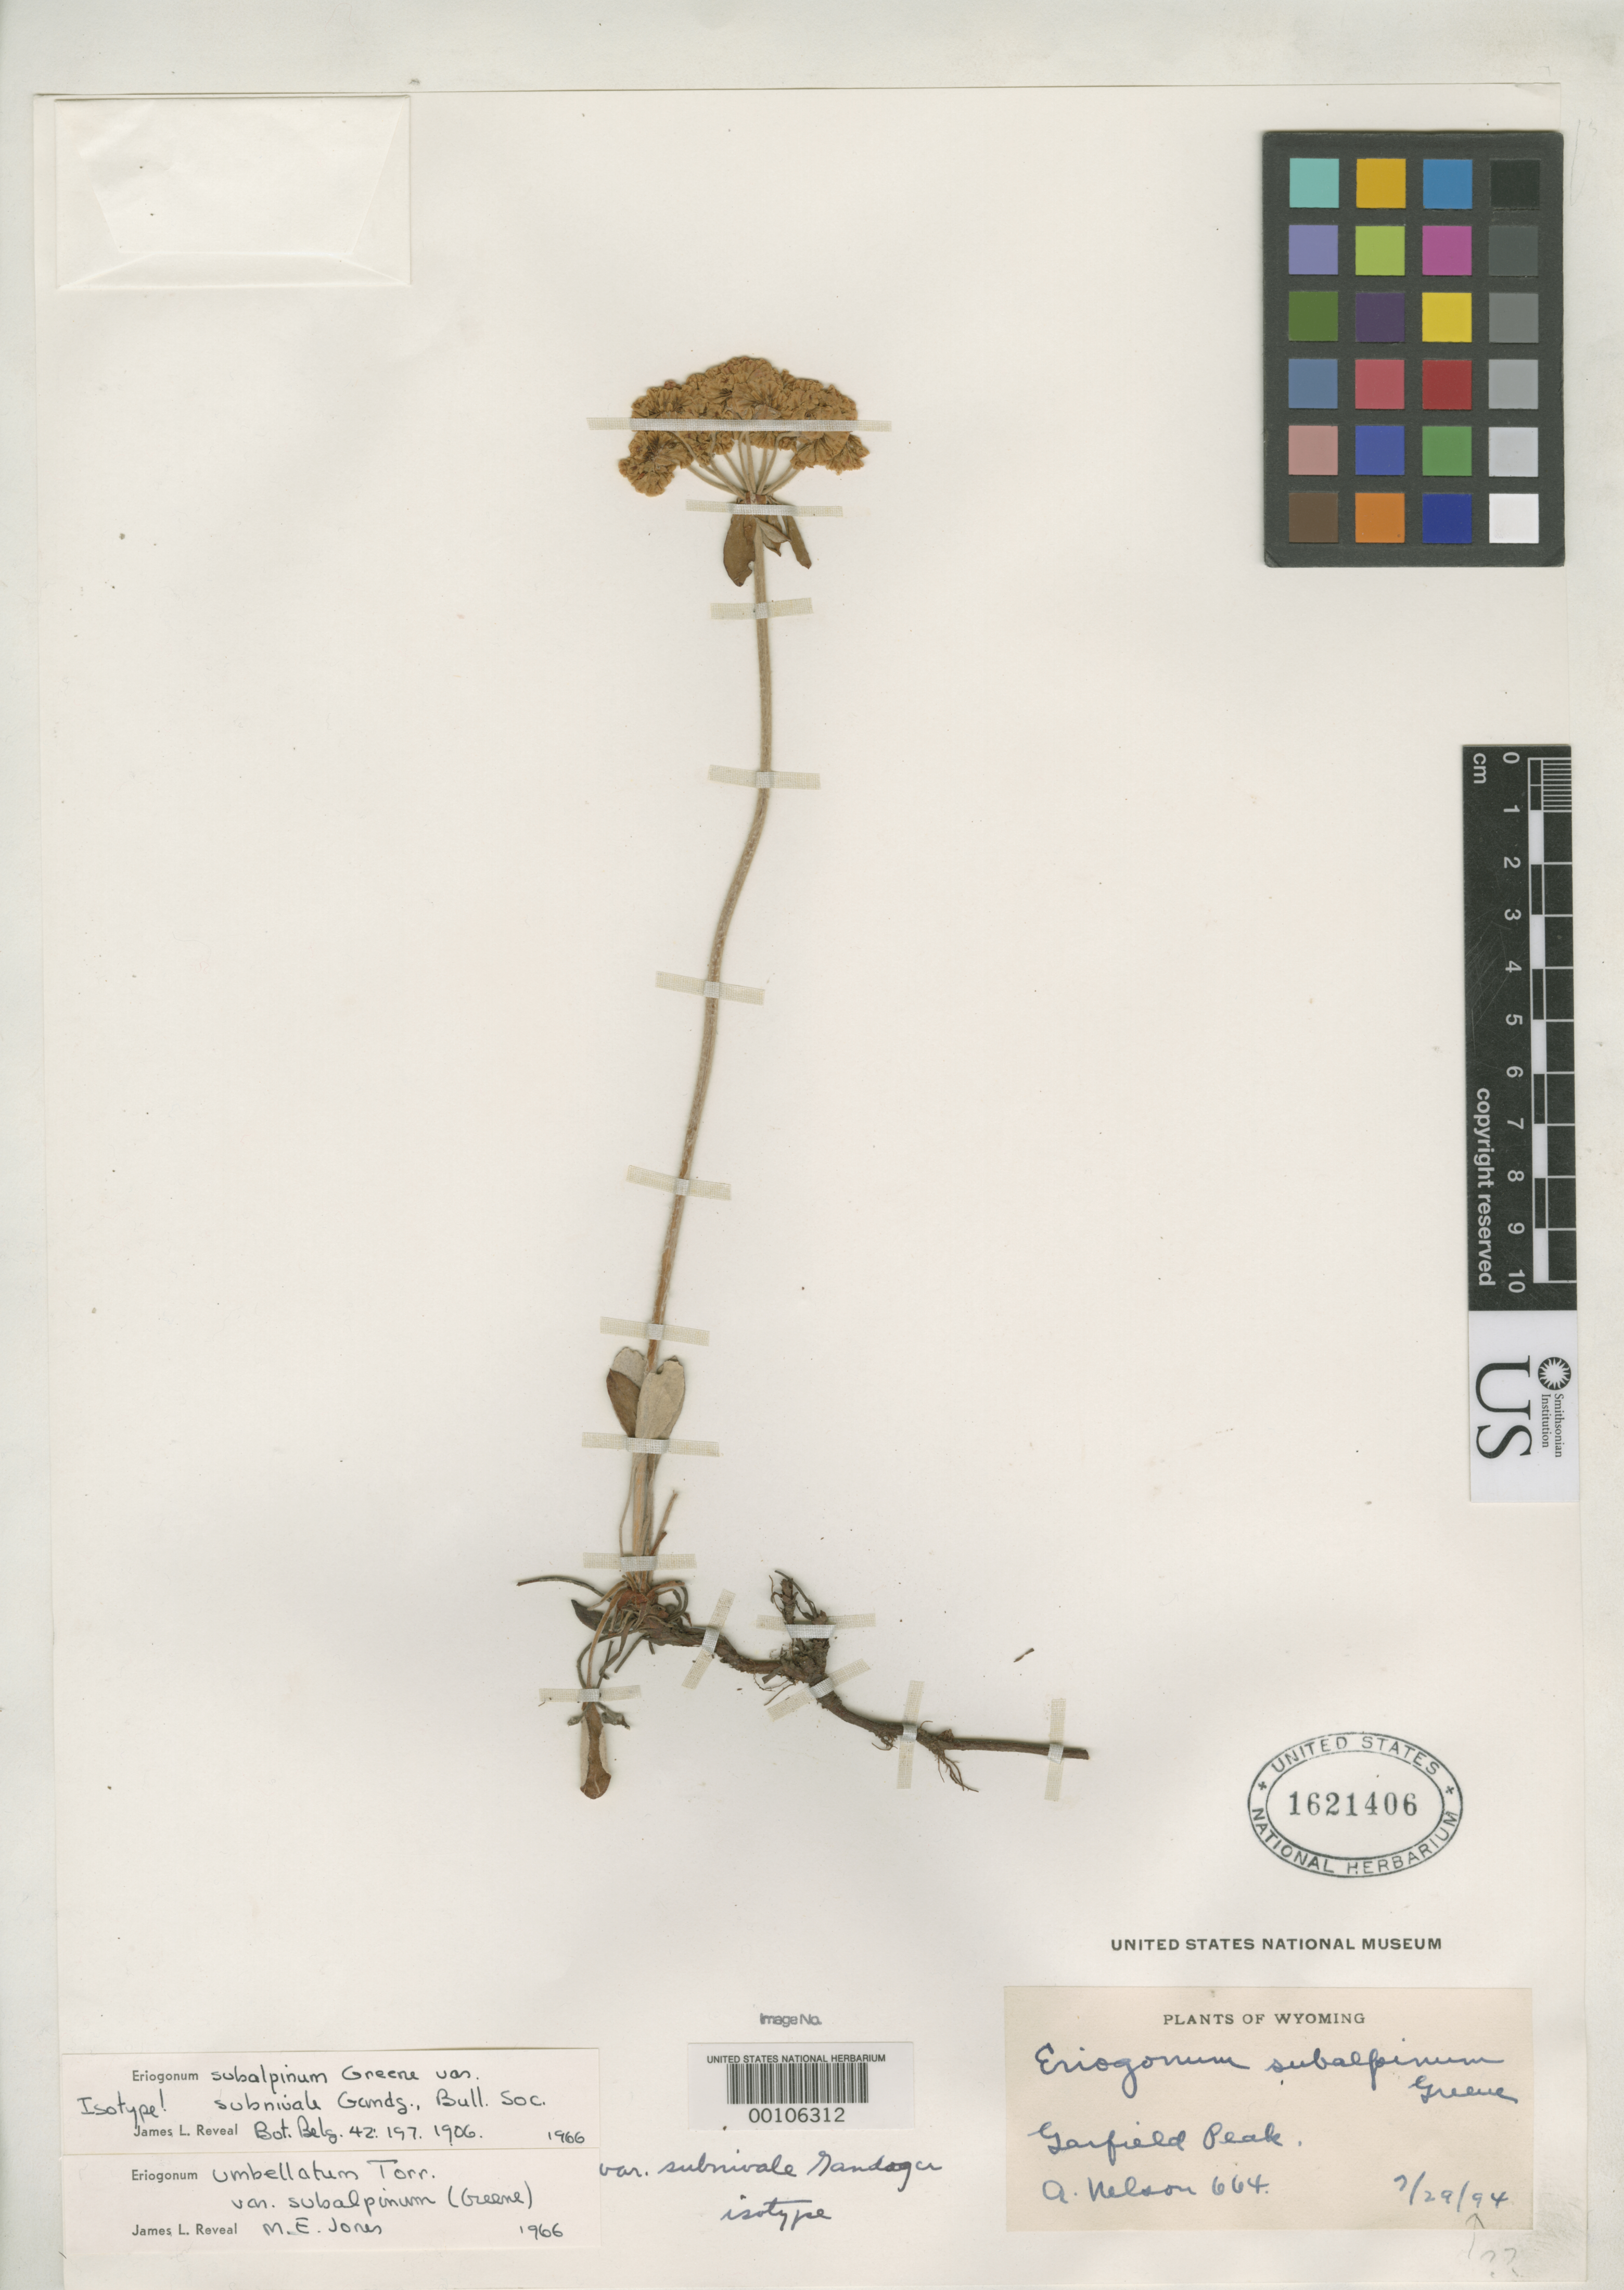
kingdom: Plantae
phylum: Tracheophyta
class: Magnoliopsida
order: Caryophyllales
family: Polygonaceae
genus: Eriogonum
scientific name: Eriogonum subalpinum var. subnivale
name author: Gand.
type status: Isotype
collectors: A. Nelson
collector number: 664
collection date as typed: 29 Jul 1894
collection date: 1894-07-29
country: United States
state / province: Wyoming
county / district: Park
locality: Garfield Peak.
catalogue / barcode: US 1621406